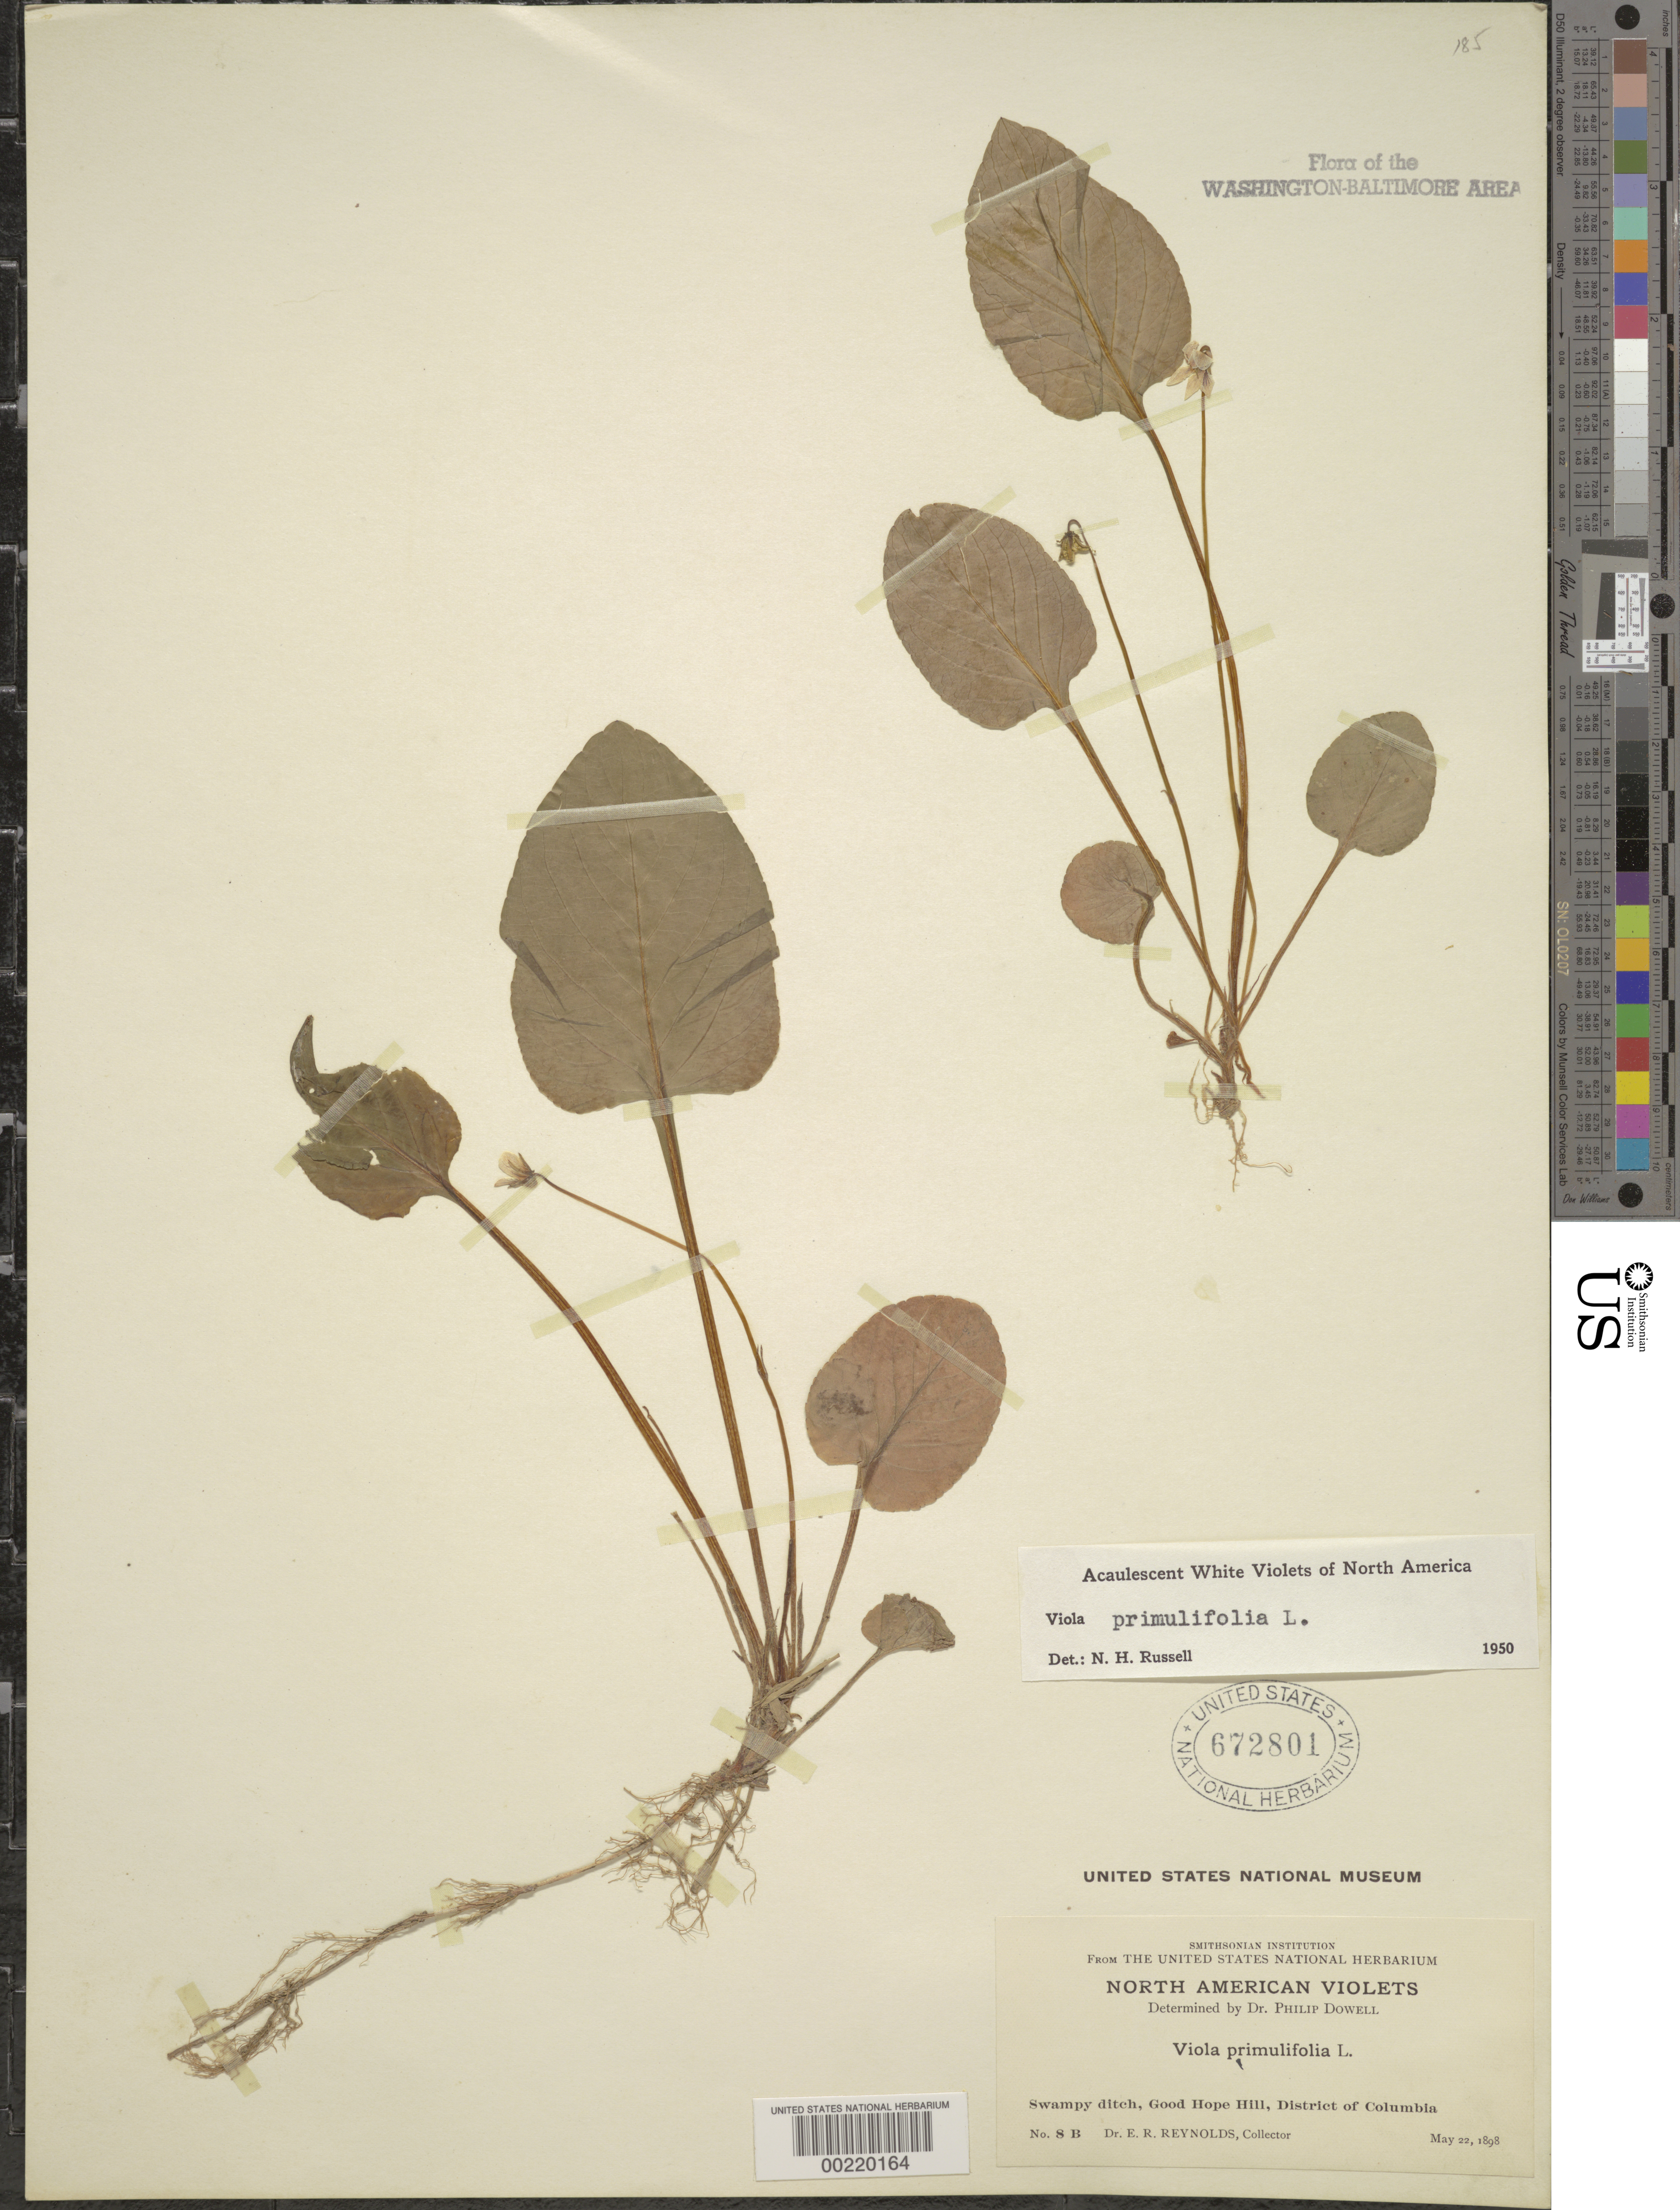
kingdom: Plantae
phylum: Tracheophyta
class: Magnoliopsida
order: Malpighiales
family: Violaceae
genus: Viola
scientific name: Viola primulifolia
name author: L.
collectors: E. Reynolds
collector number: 8B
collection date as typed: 22 May 1898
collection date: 1898-05-22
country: United States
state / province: District of Columbia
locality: Good Hope Hill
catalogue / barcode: US 672801